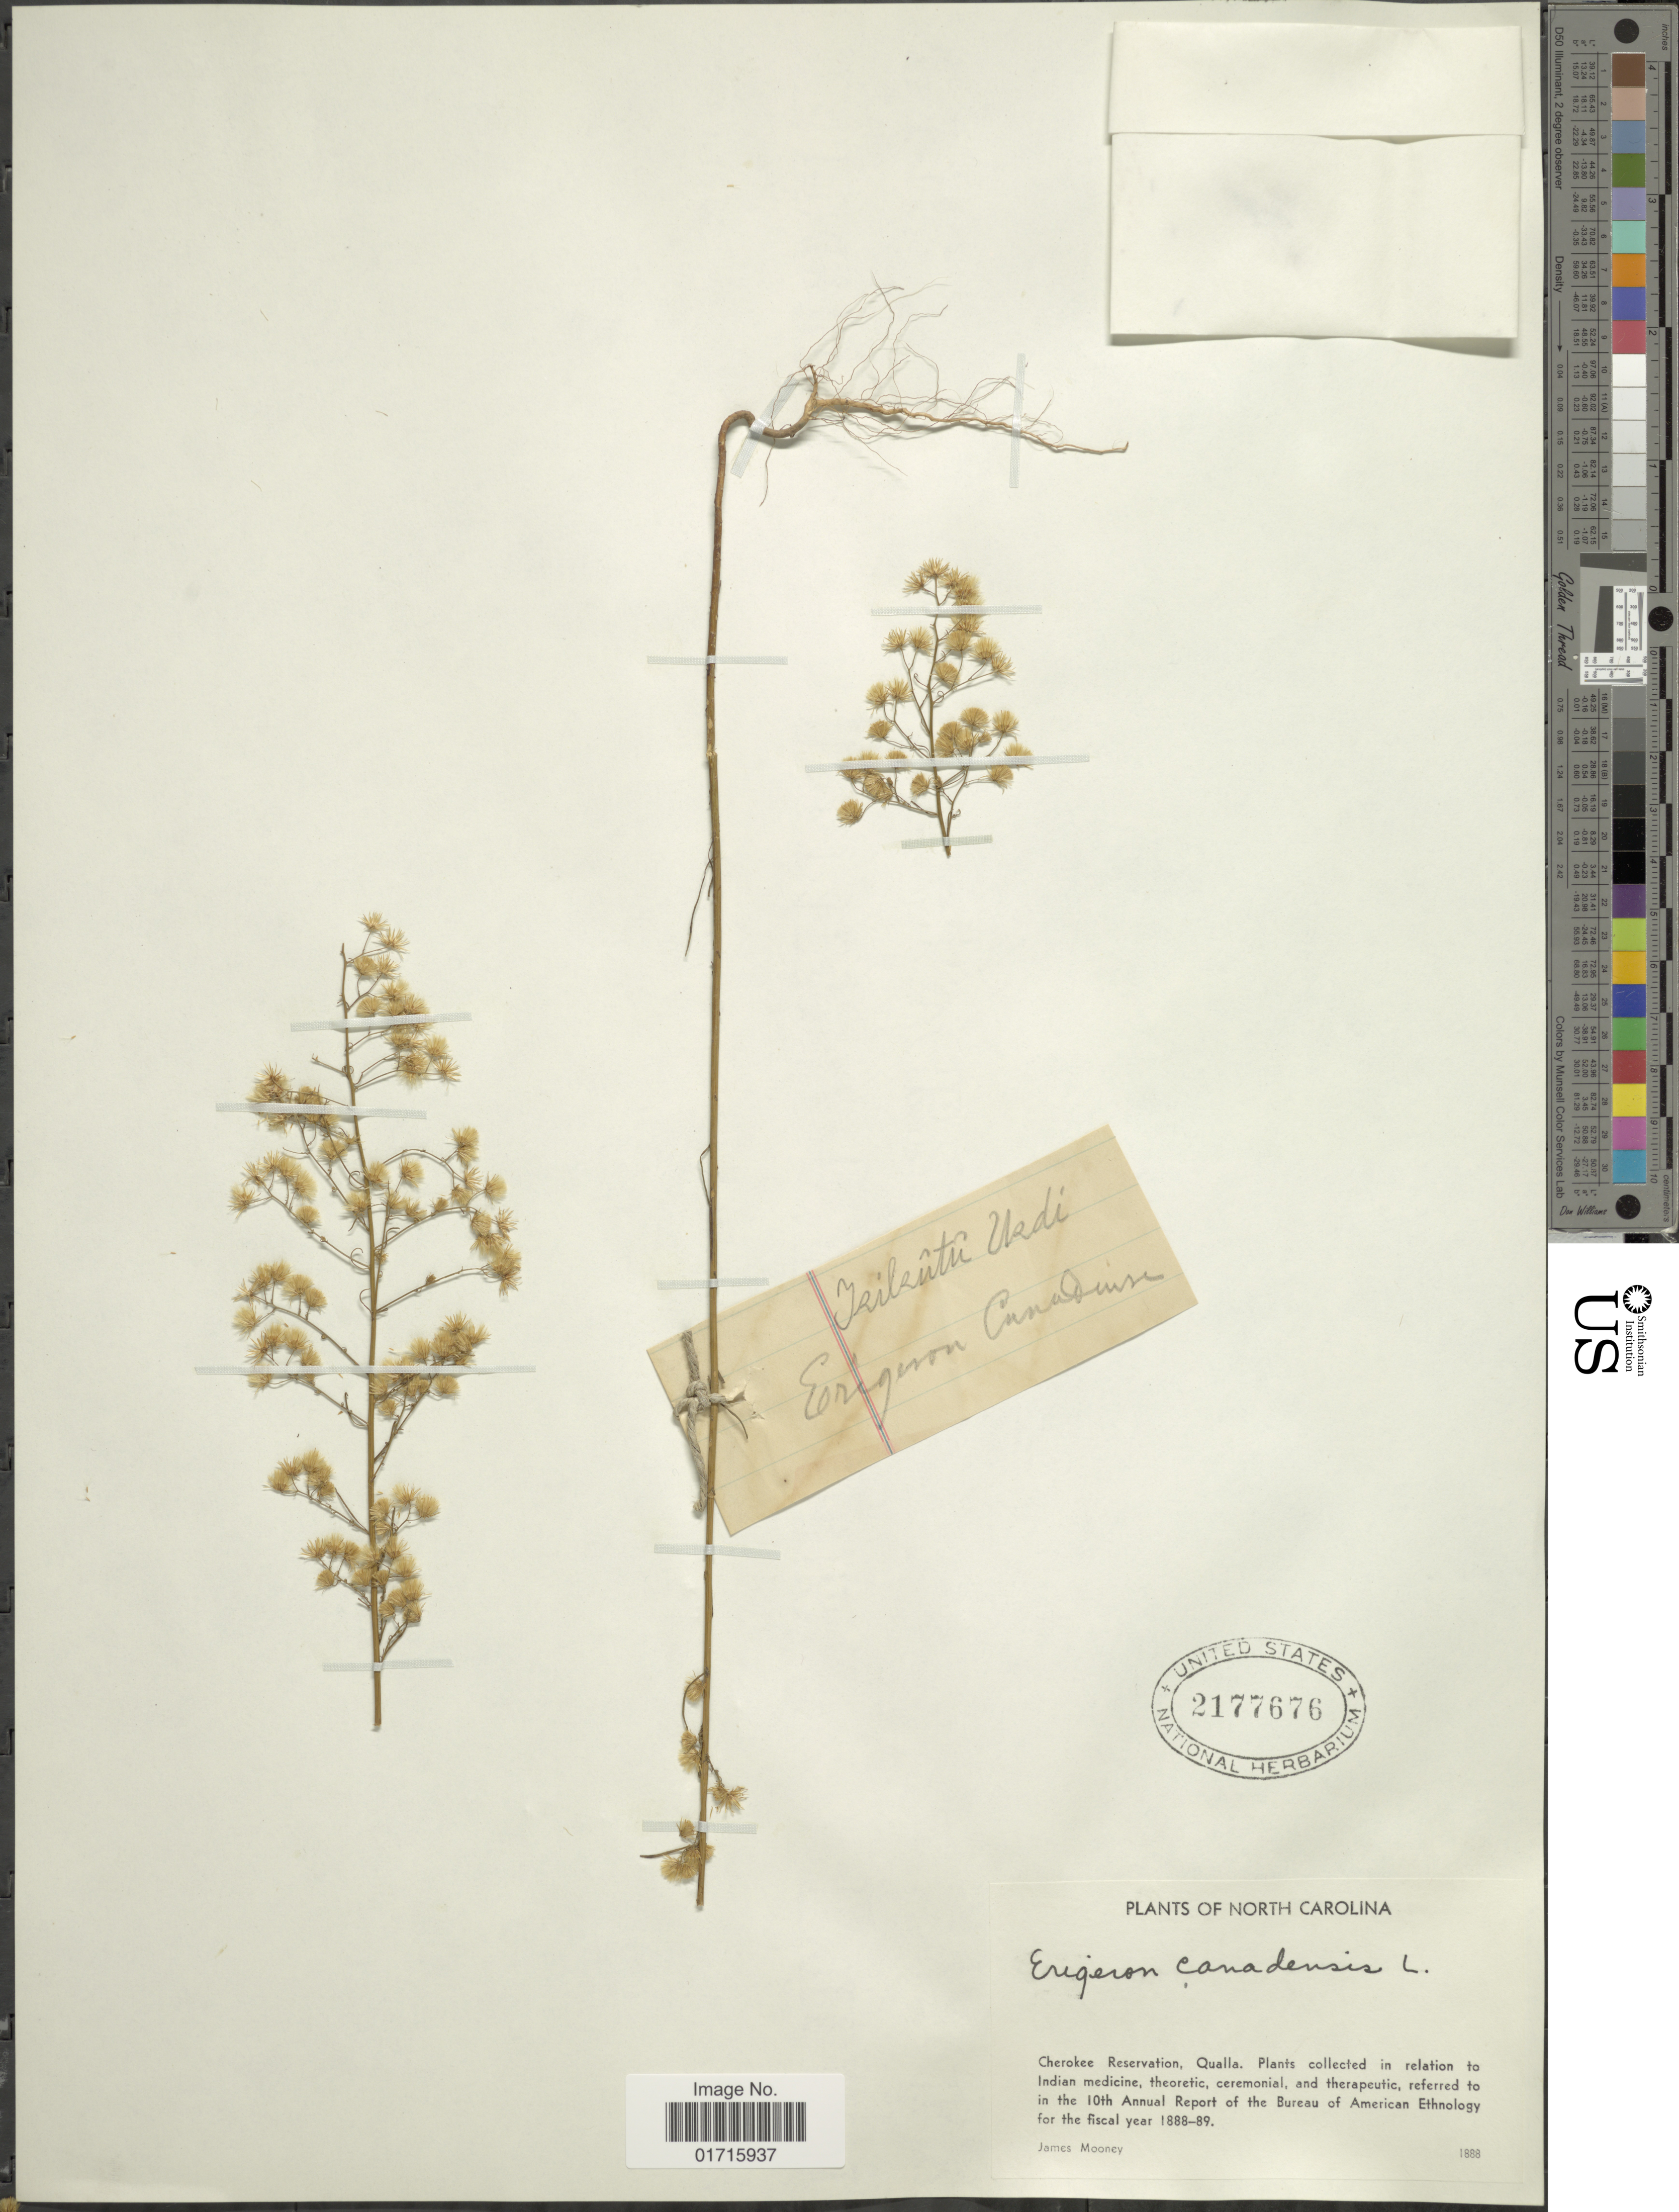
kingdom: Plantae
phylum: Tracheophyta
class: Magnoliopsida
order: Asterales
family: Asteraceae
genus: Conyza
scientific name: Conyza canadensis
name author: (L.) Cronq.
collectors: J. Mooney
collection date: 1888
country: United States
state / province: North Carolina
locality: North Carolina. Cherokee Reservation, Qualla.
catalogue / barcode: US 2177676